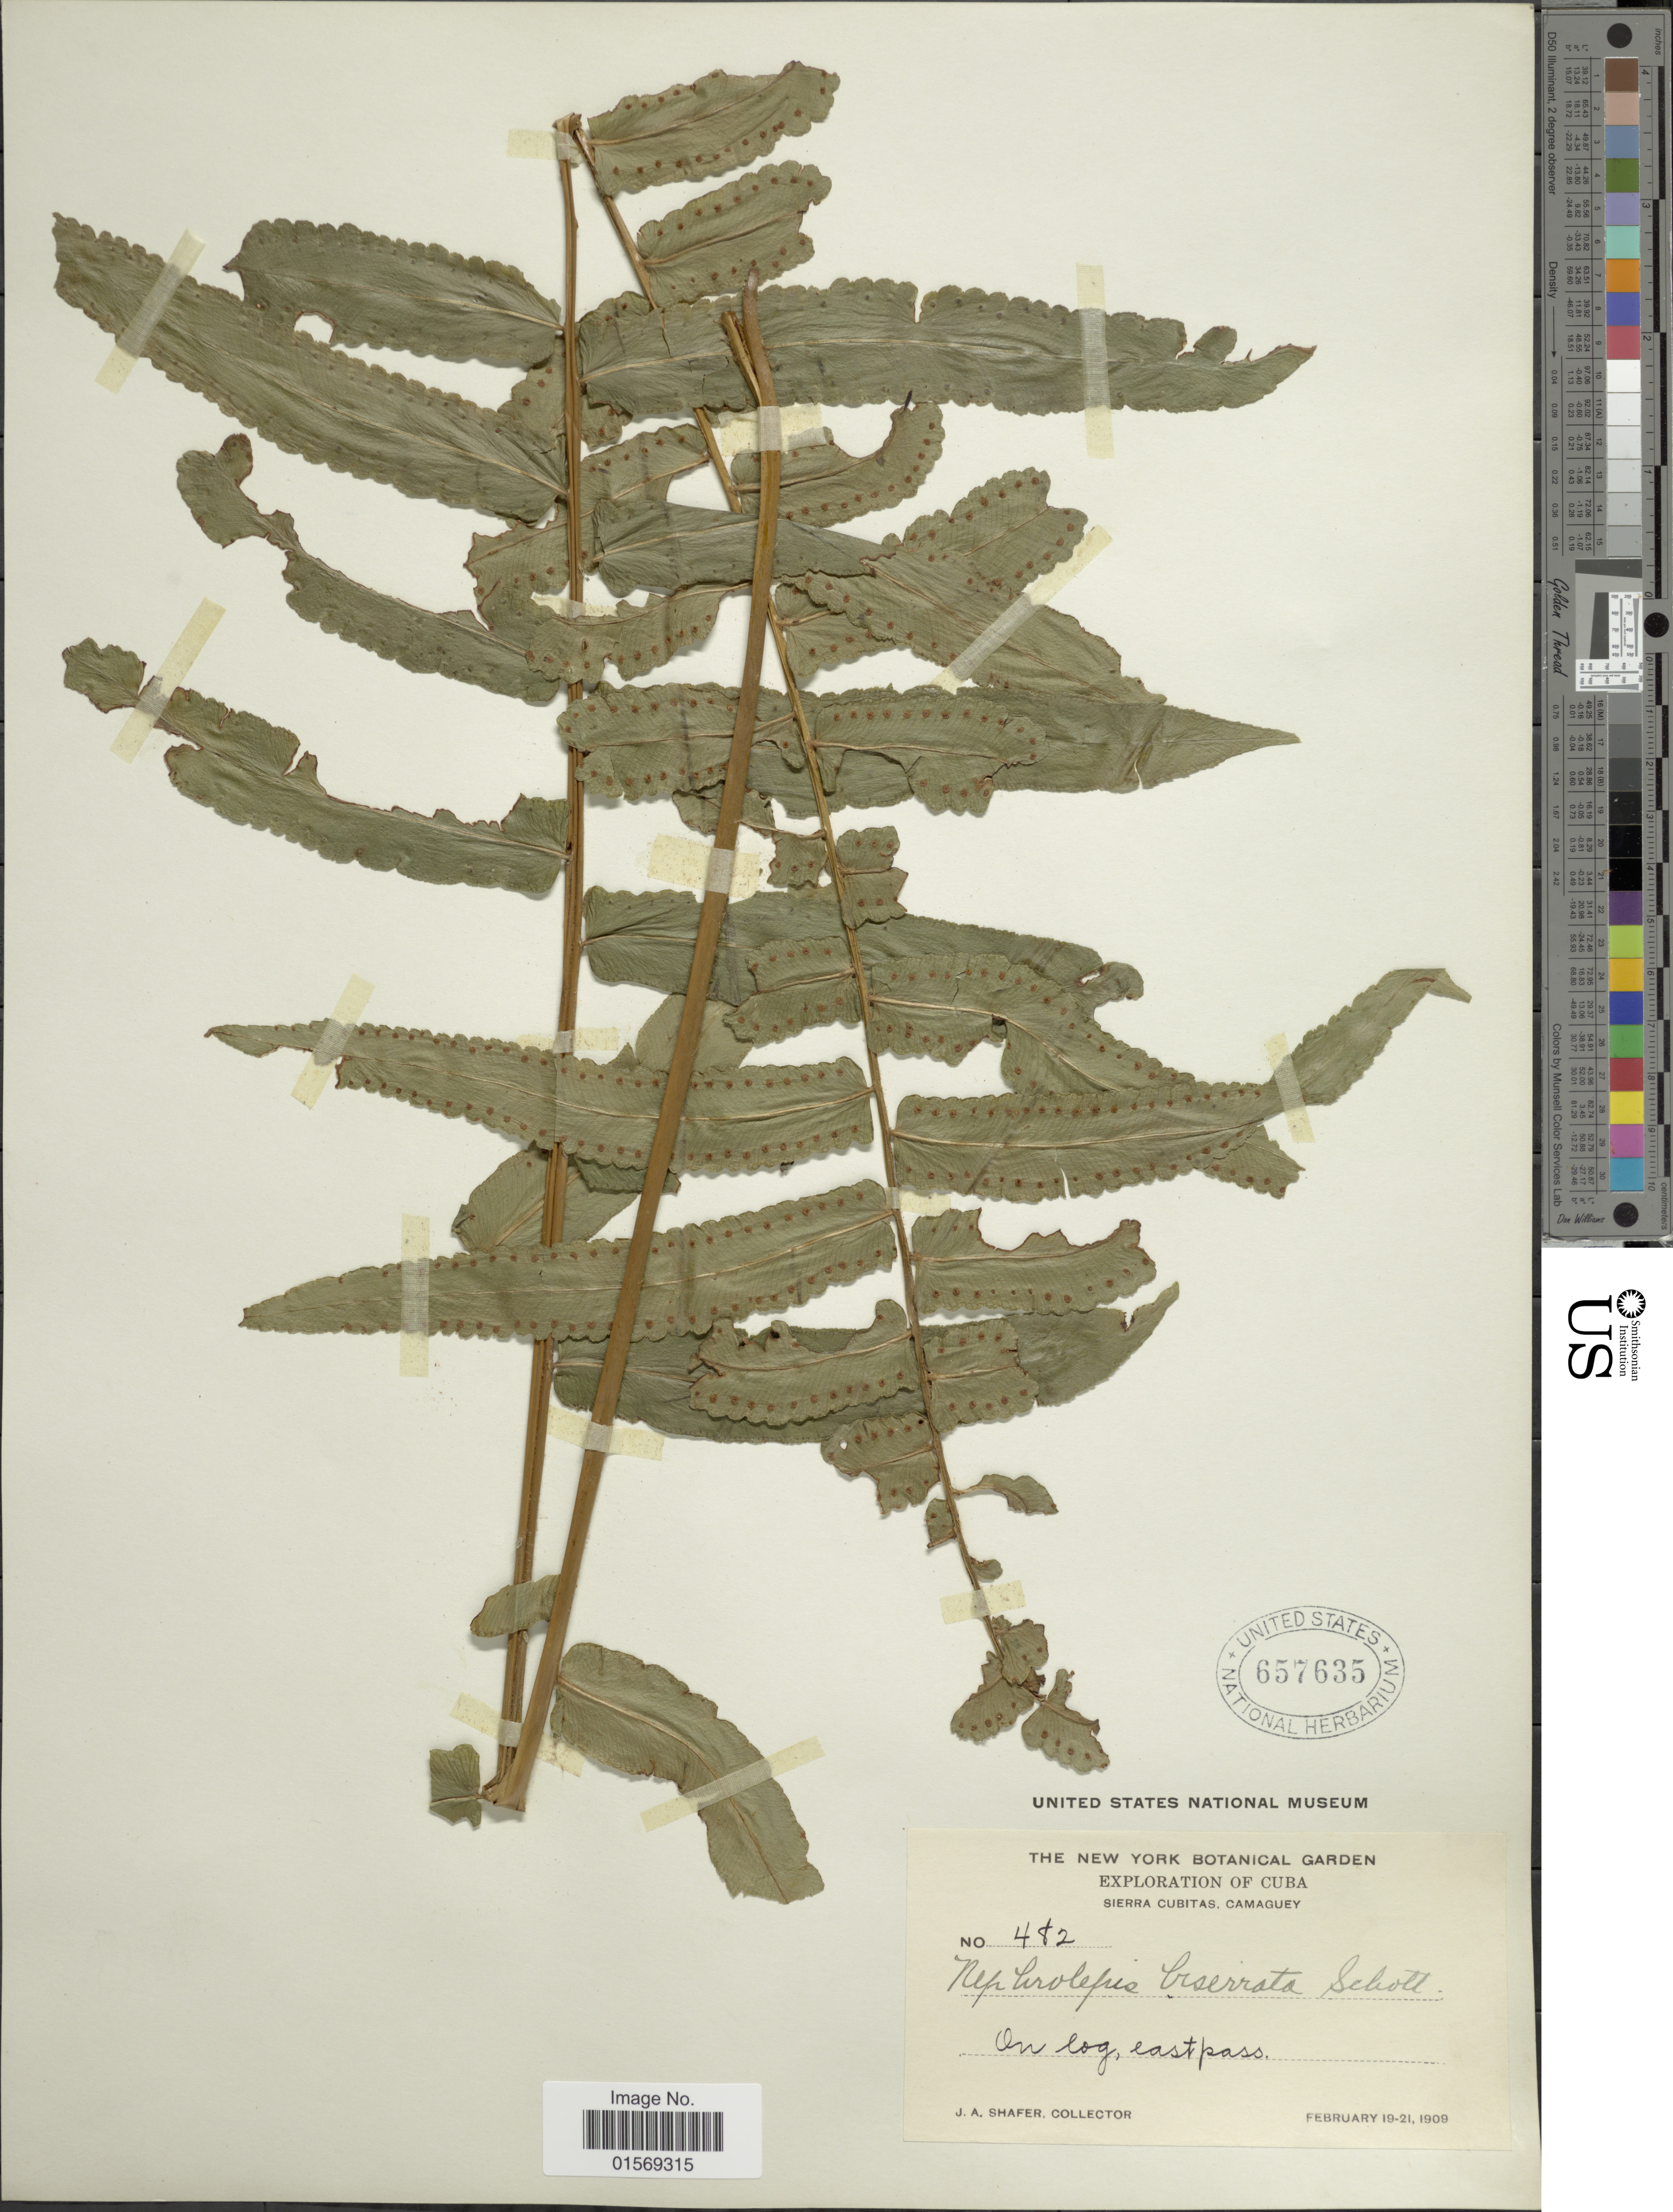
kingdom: Plantae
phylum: Tracheophyta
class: Polypodiopsida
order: Polypodiales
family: Nephrolepidaceae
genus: Nephrolepis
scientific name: Nephrolepis biserrata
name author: (Sw.) Schott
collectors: J. A. Shafer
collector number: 482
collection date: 1909-02-19/1909-02-21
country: Cuba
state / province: Camagüey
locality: Cuba, Sierra Cubitas, Camaguey.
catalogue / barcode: US 657635